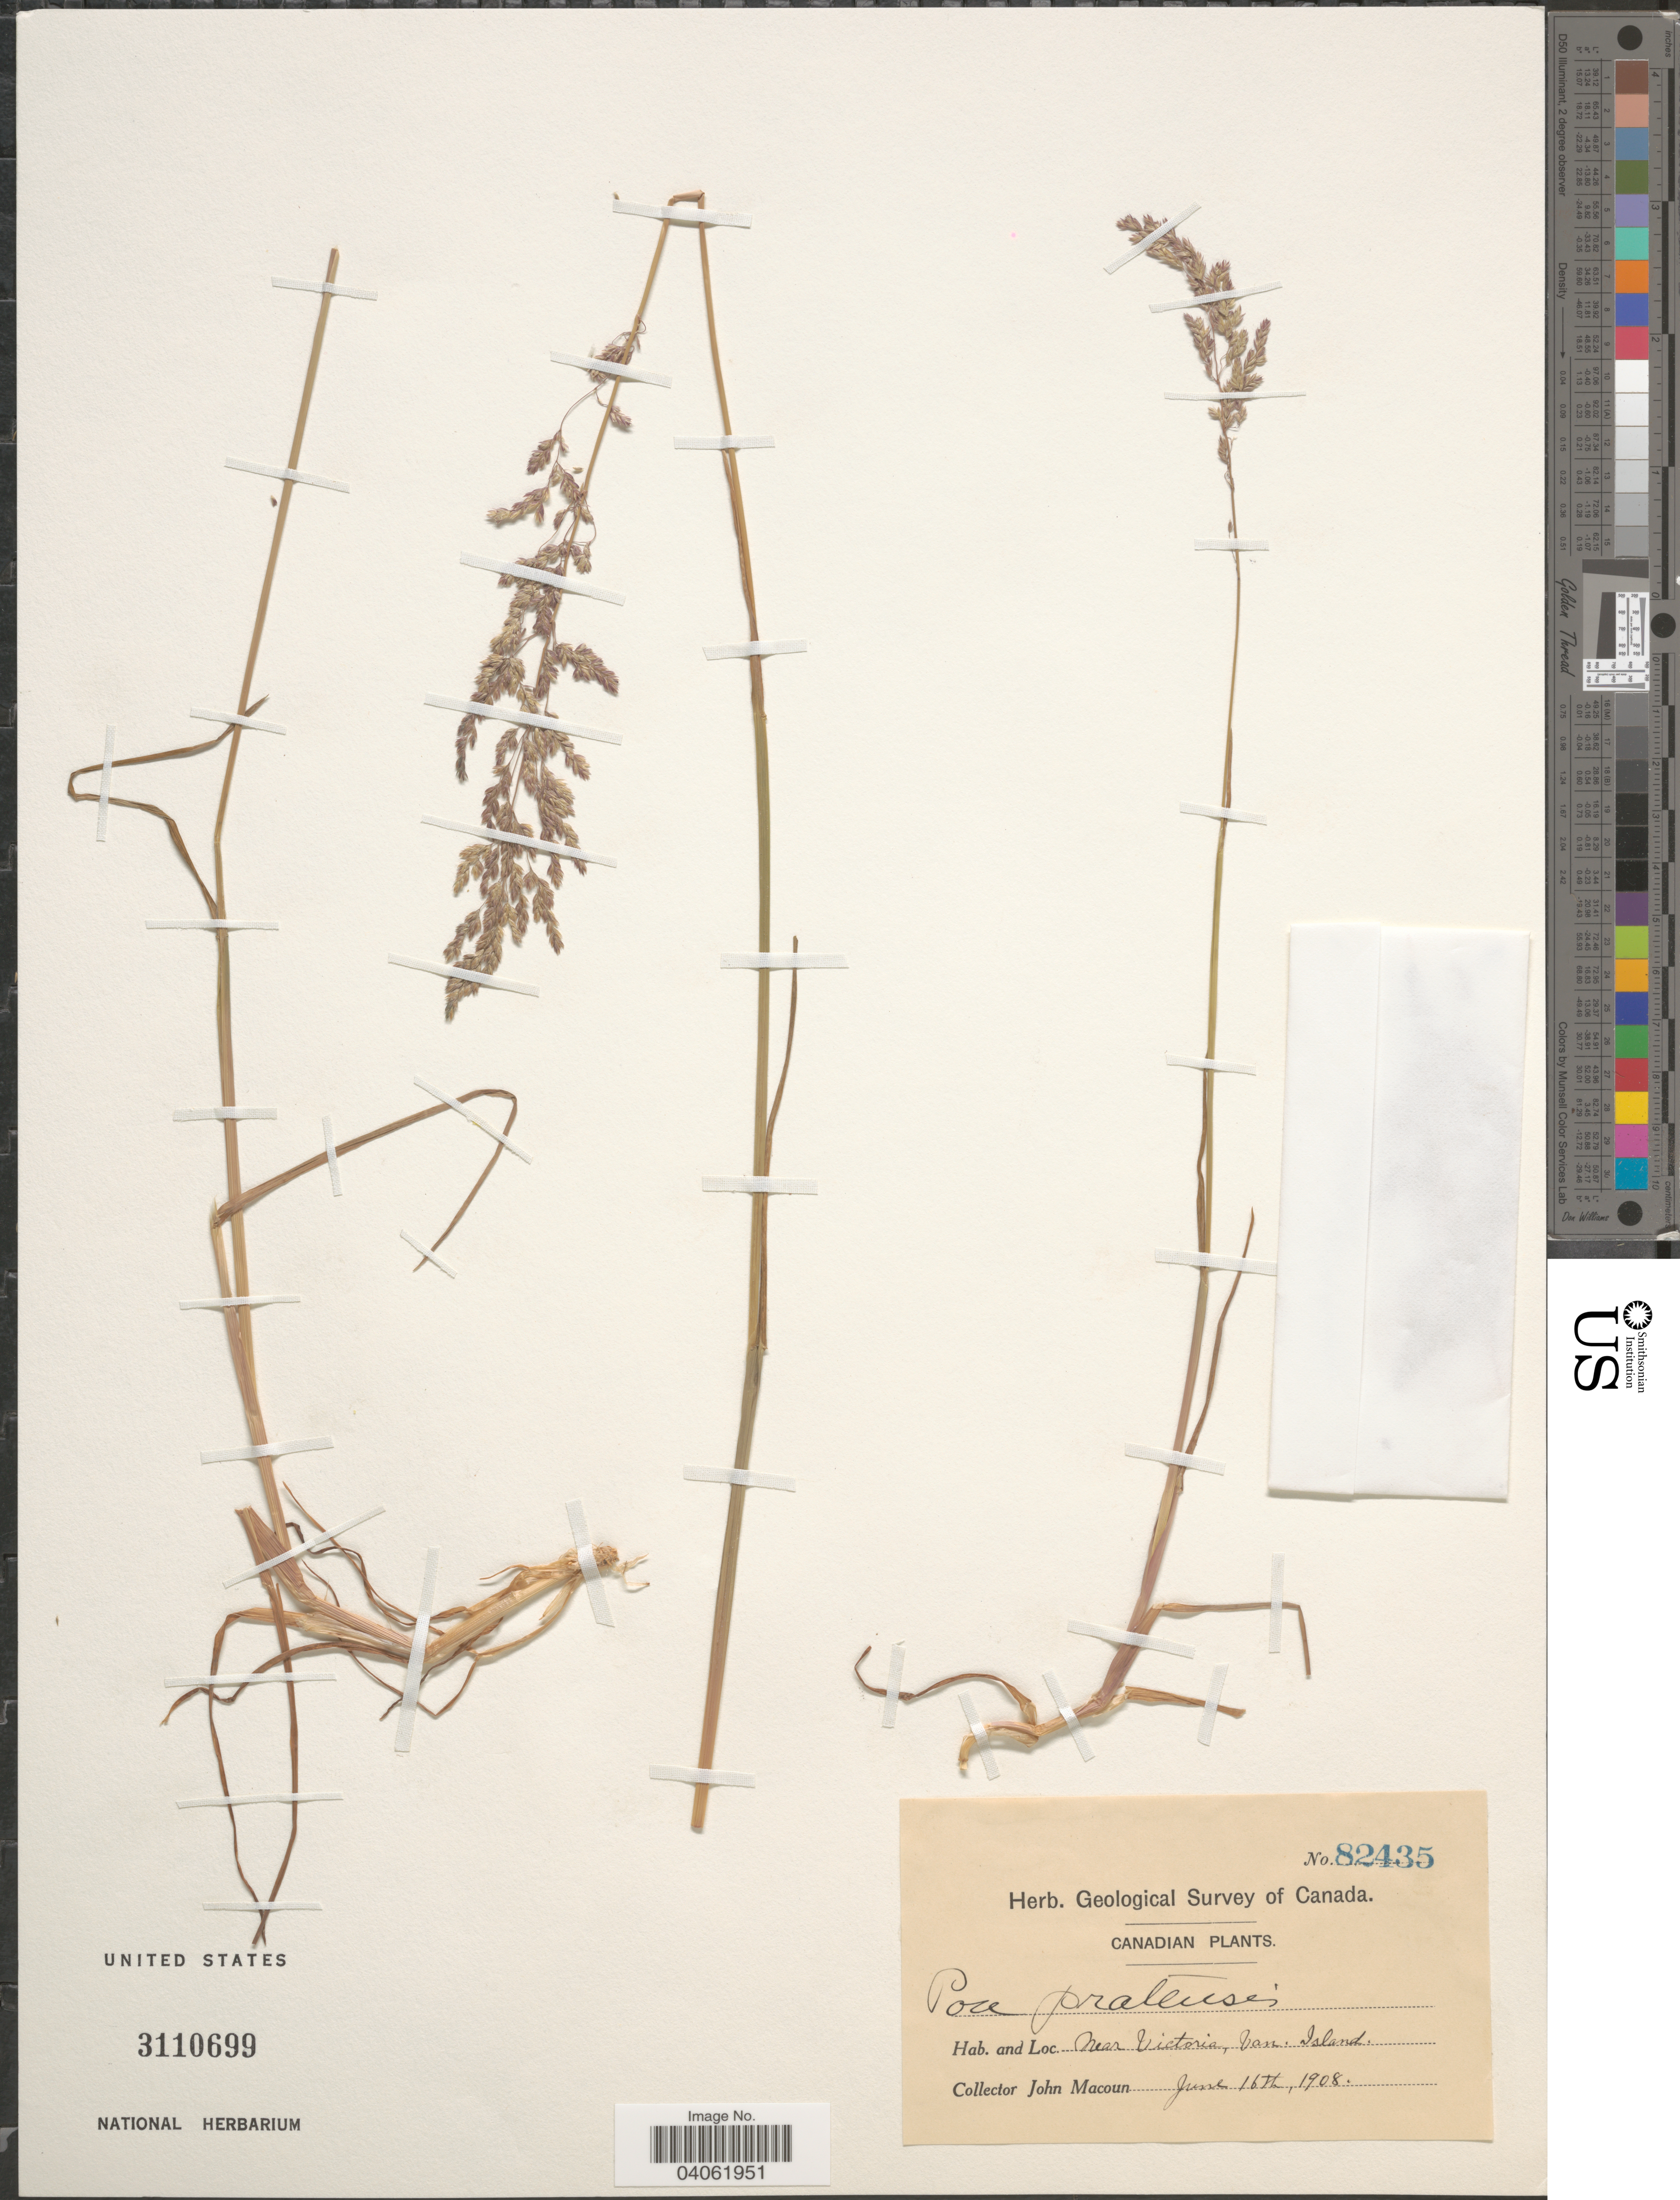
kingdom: Plantae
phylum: Tracheophyta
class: Liliopsida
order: Poales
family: Poaceae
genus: Poa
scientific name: Poa pratensis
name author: L.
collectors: J. Macoun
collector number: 82435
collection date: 1908-06-16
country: Canada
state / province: British Columbia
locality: Near Victoria, Van. Island.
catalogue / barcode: US 3110699